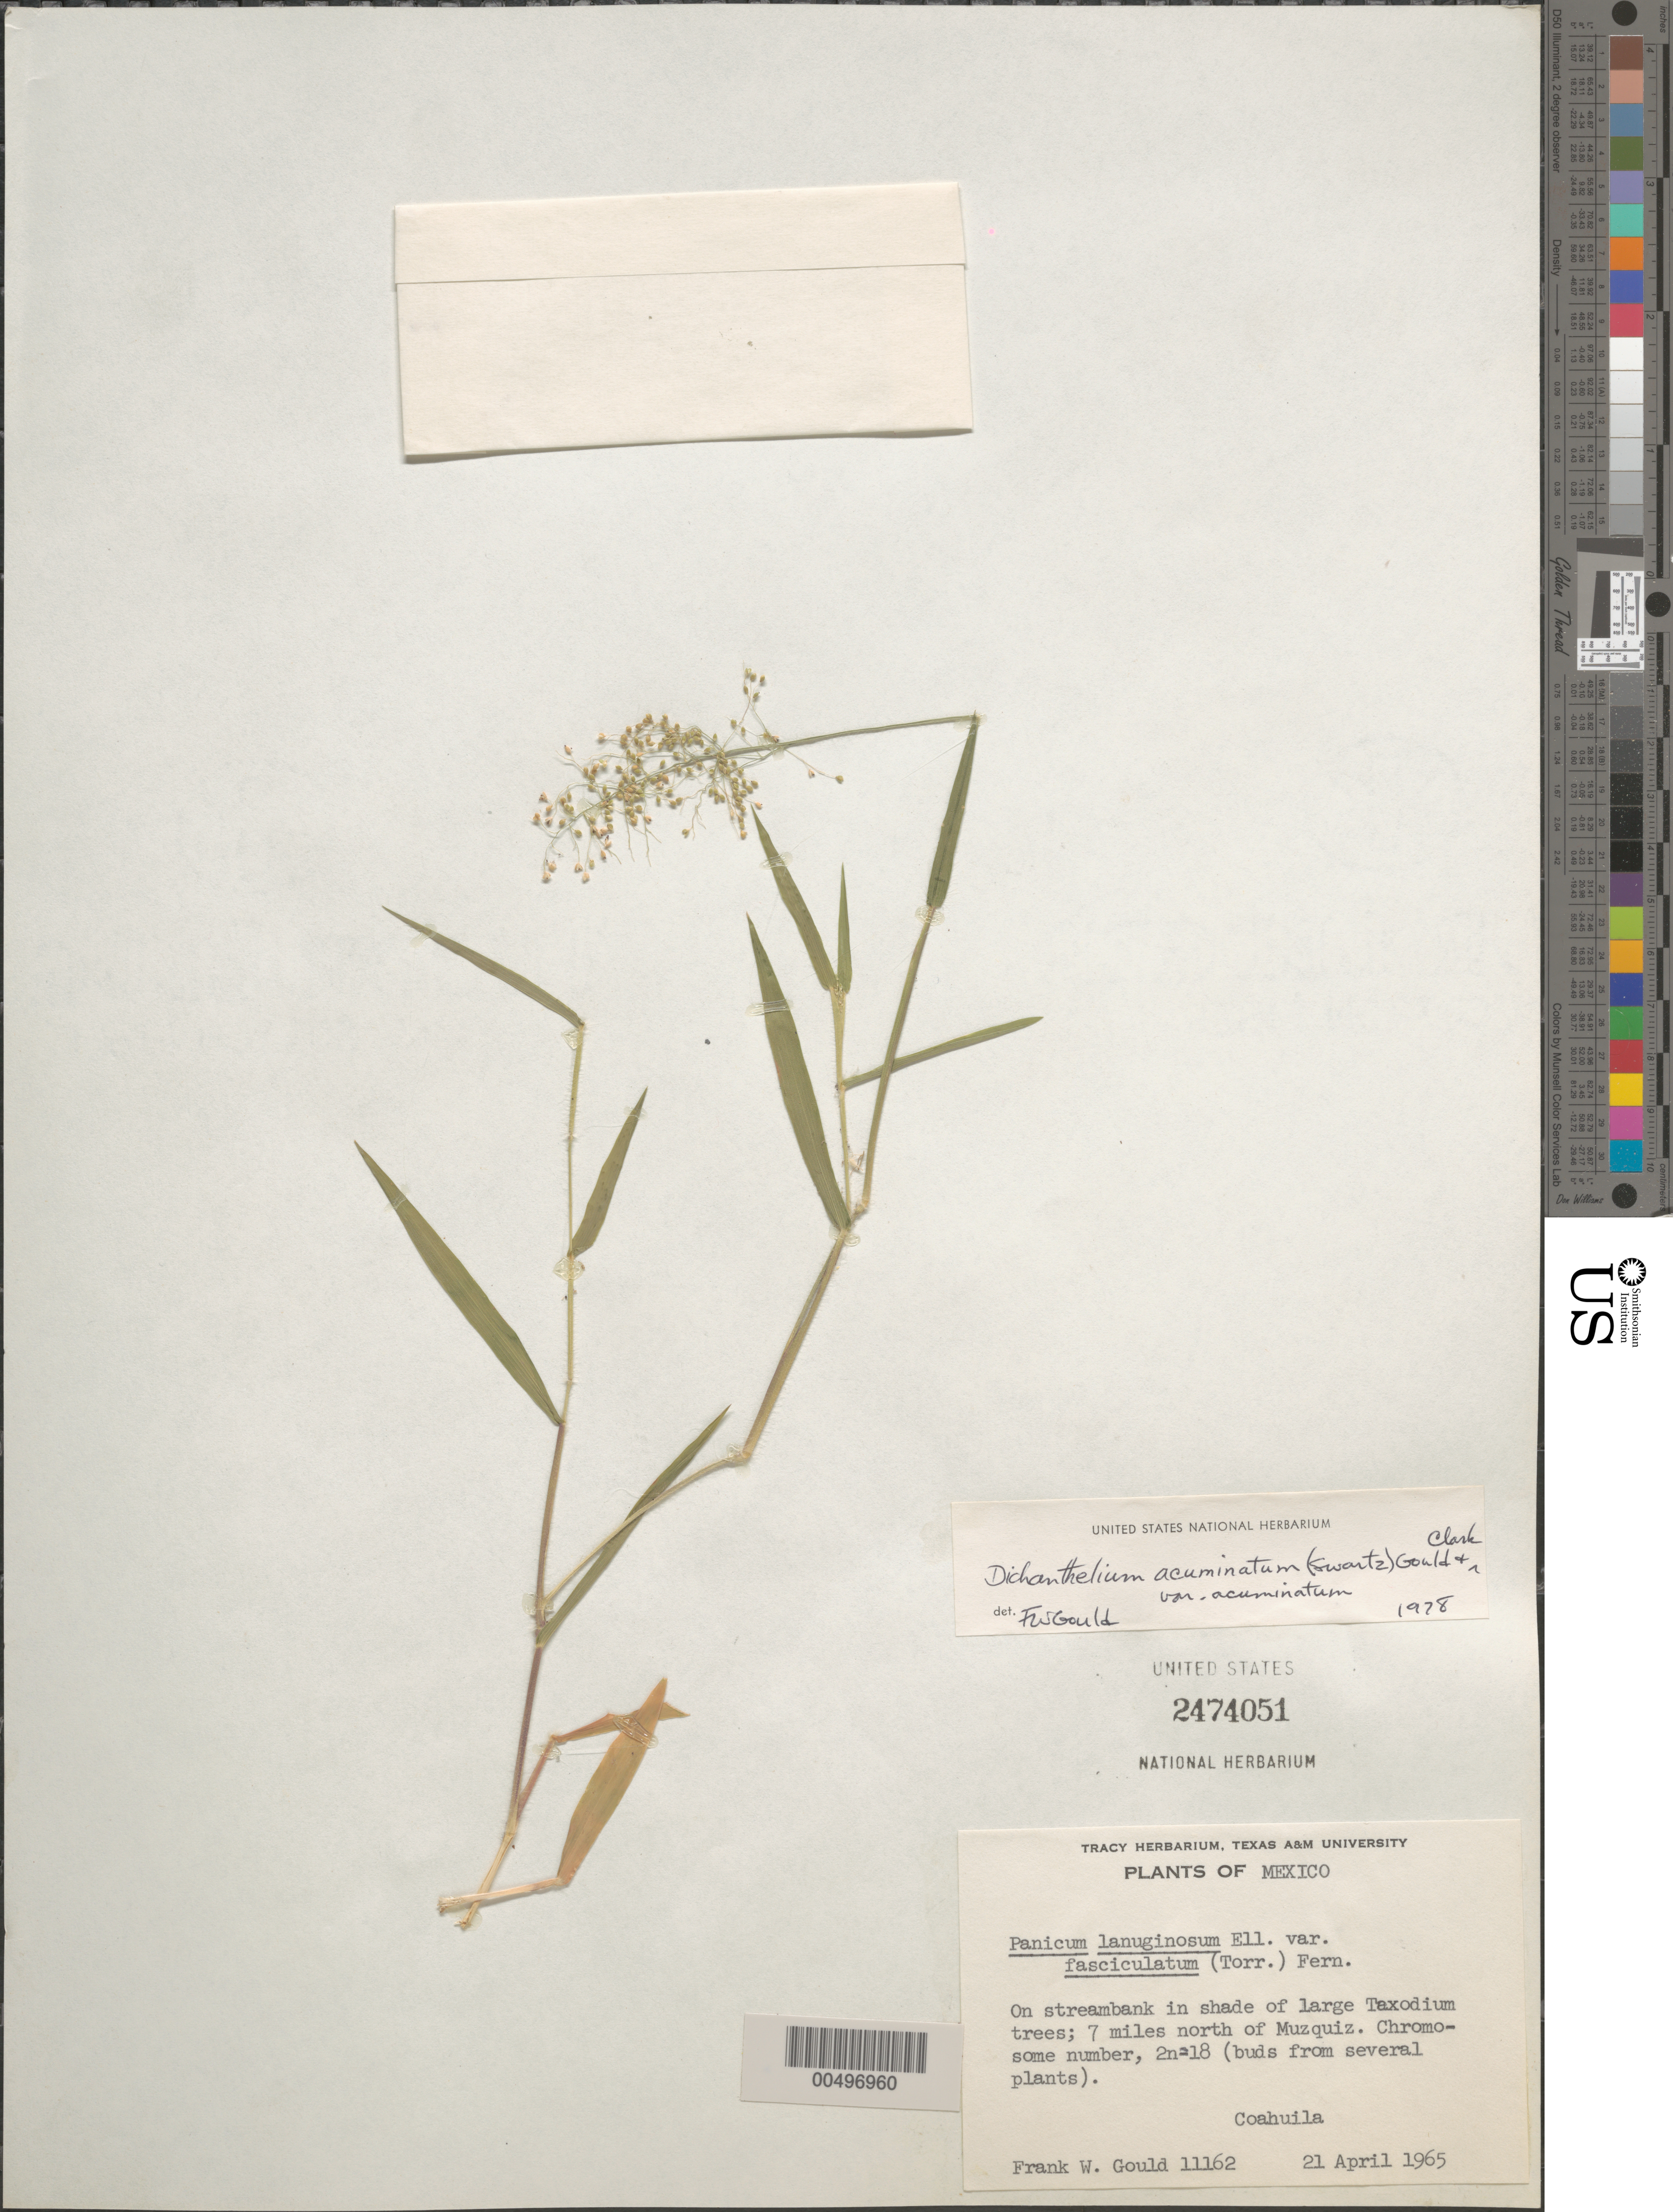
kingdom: Plantae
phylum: Tracheophyta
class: Liliopsida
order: Poales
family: Poaceae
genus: Dichanthelium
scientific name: Dichanthelium acuminatum var. acuminatum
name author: (Sw.) Gould & C.A. Clark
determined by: Gould, F. W.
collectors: F. W. Gould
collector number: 11162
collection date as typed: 21 Apr 1965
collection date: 1965-04-21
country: Mexico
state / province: Coahuila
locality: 7 mi N of Muzquiz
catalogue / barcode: US 2474051